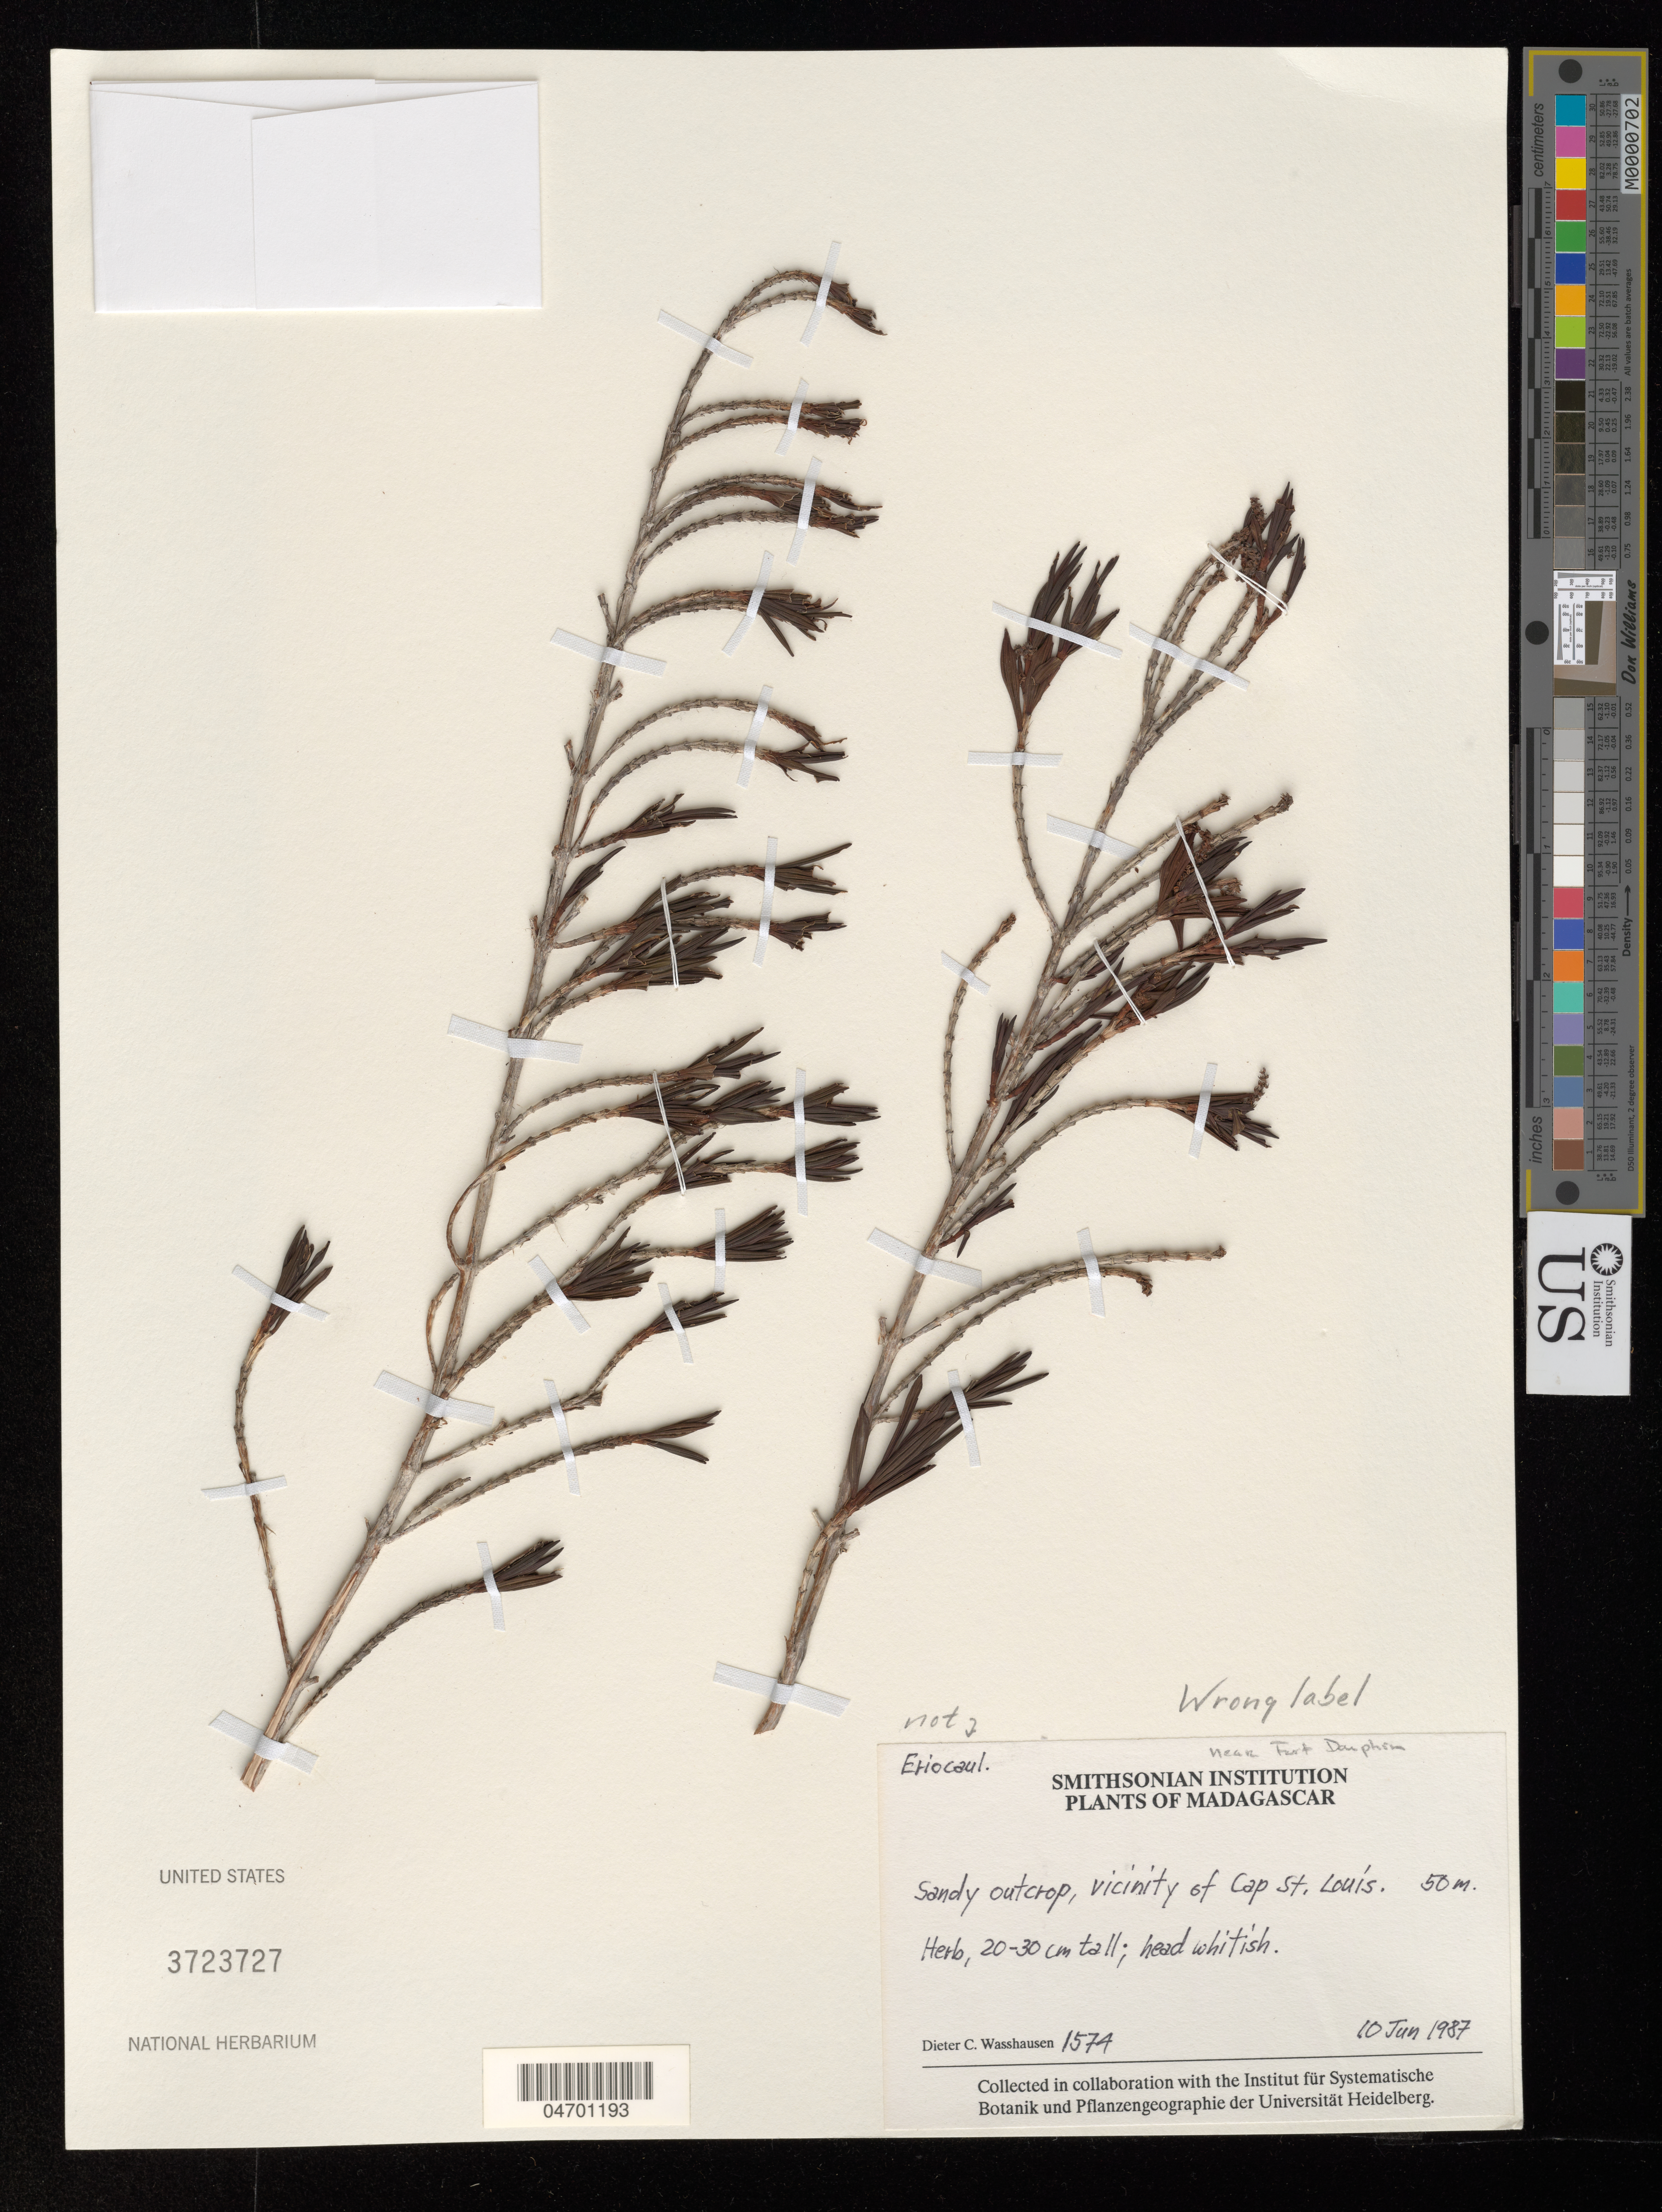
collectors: D. C. Wasshausen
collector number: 1574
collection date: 1987-06-10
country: Madagascar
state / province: Anosy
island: Madagascar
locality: Cap St. Louis vicinity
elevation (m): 50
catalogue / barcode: US 3723727